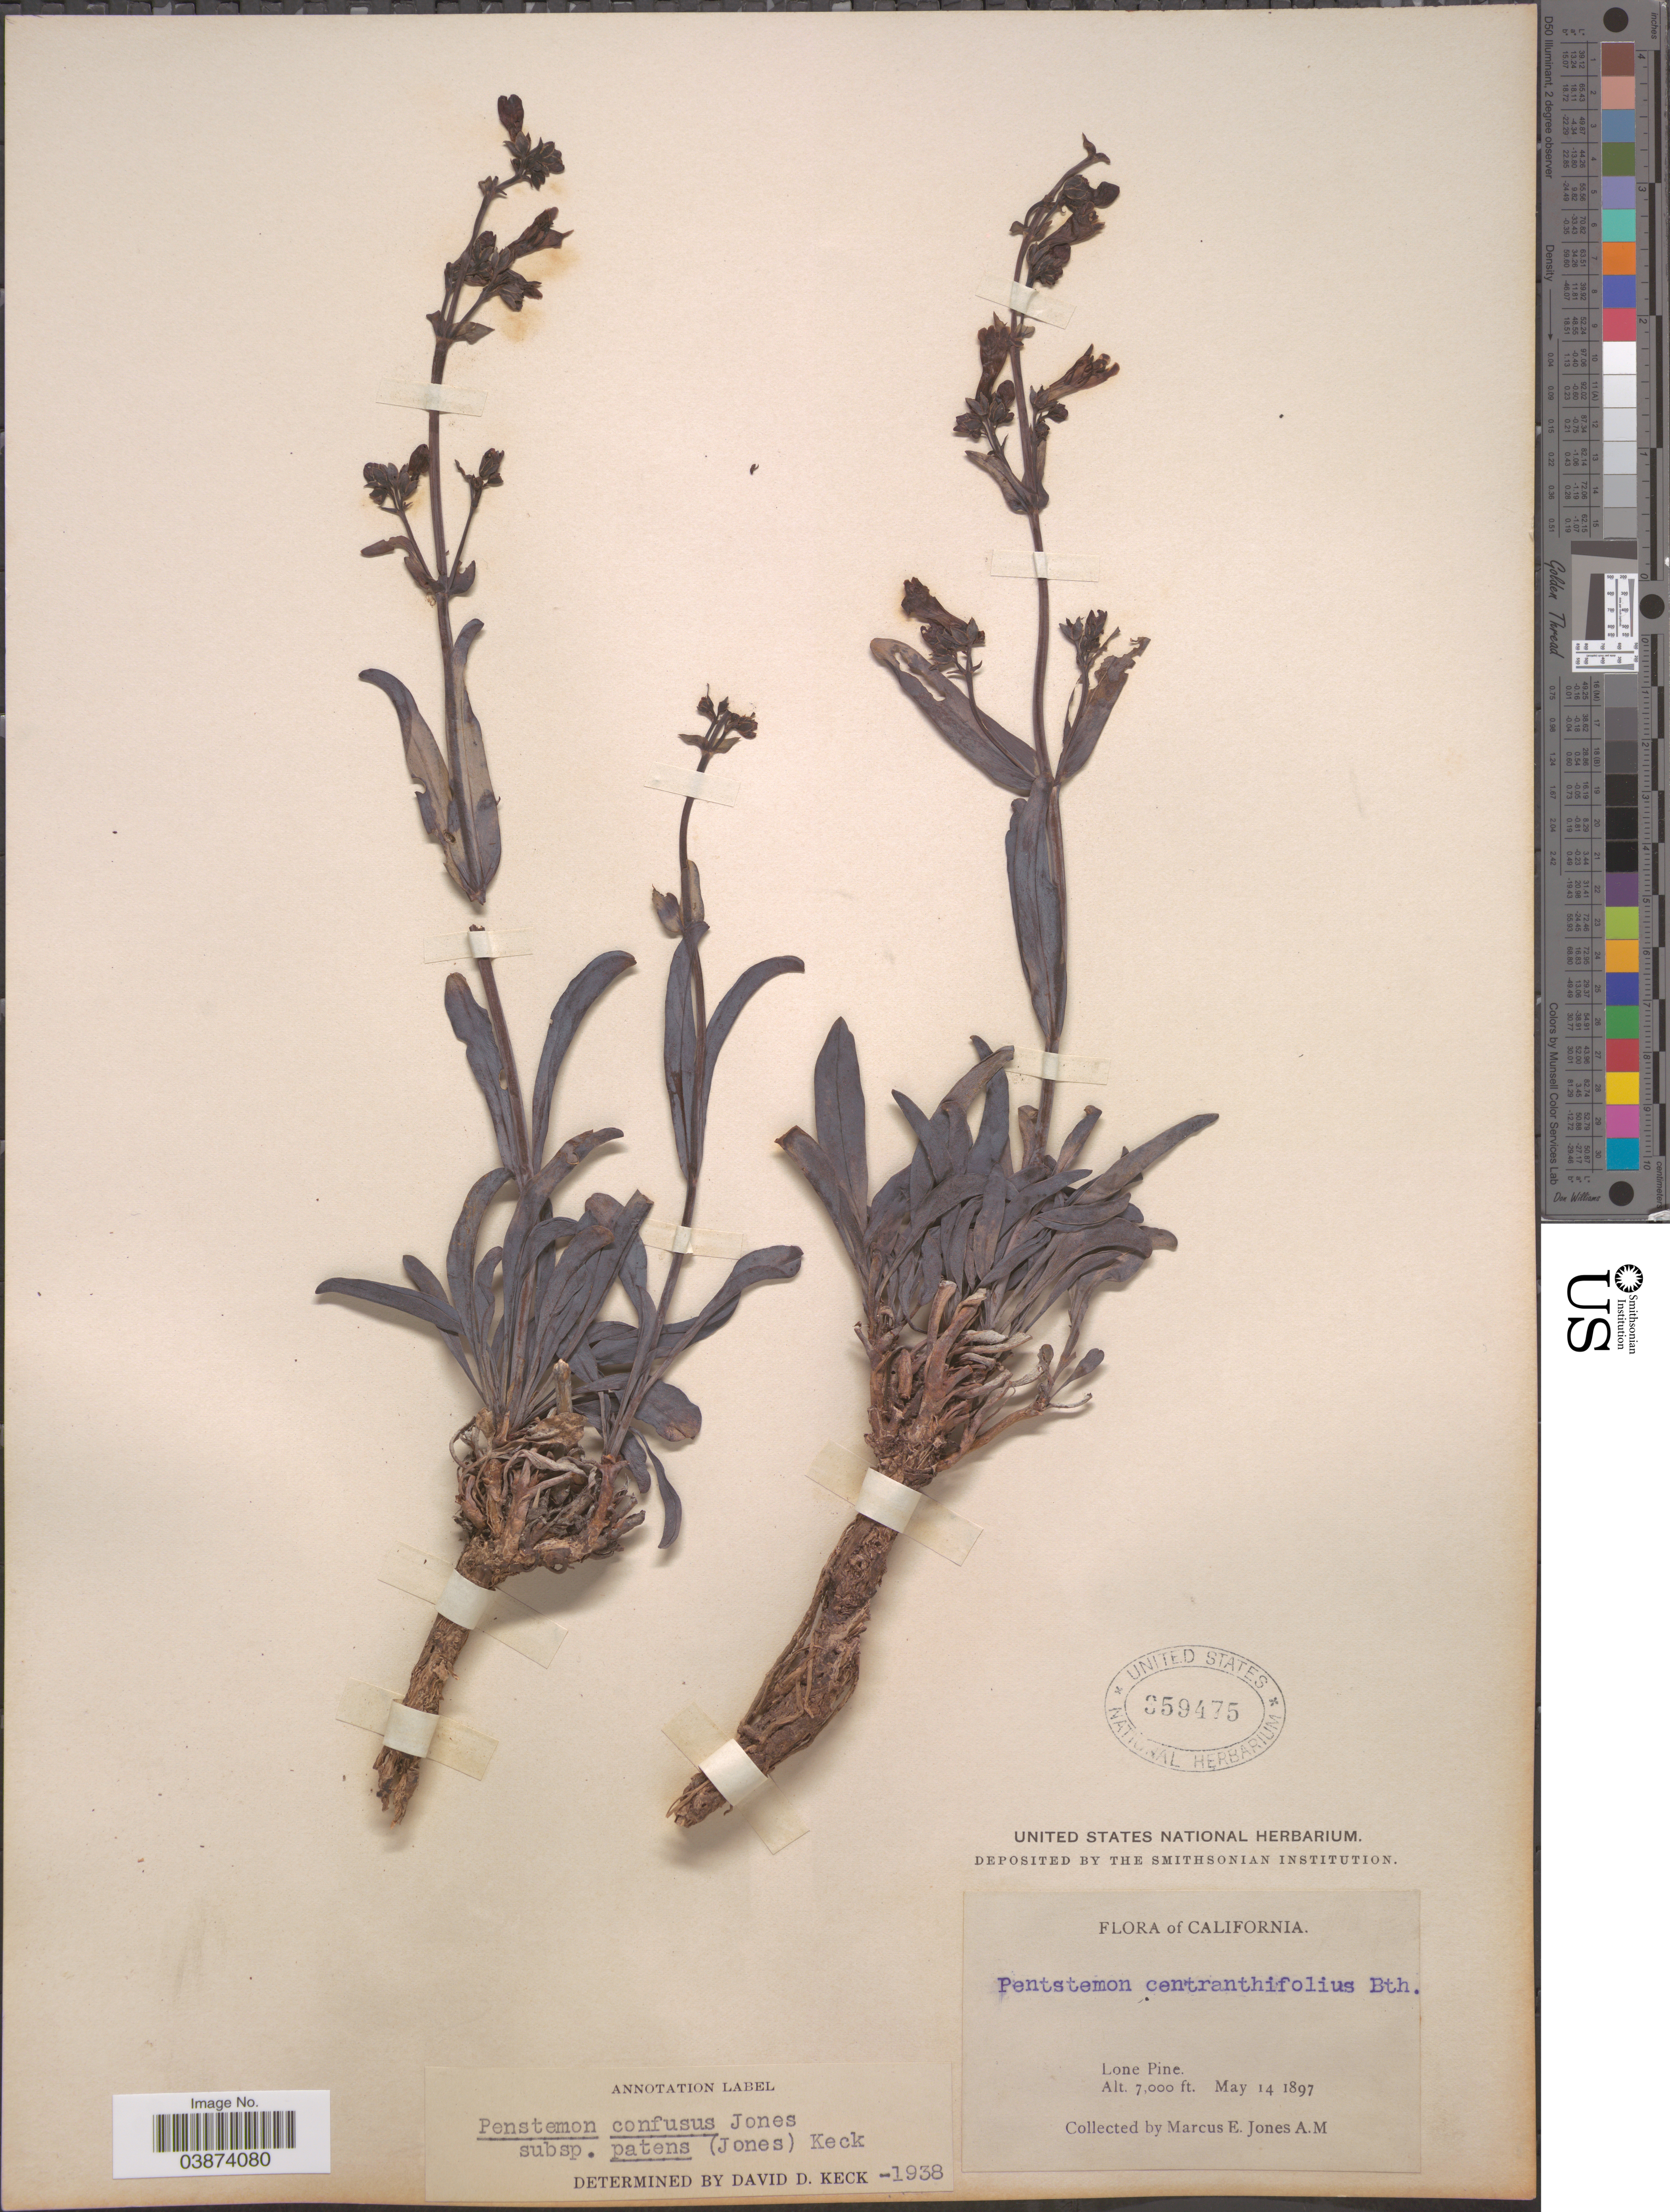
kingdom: Plantae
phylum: Tracheophyta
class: Magnoliopsida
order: Lamiales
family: Plantaginaceae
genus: Penstemon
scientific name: Penstemon confusus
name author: M.E. Jones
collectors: M. E. Jones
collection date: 1897-05-14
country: United States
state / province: California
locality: Lone Pine.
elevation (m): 2134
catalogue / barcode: US 359475